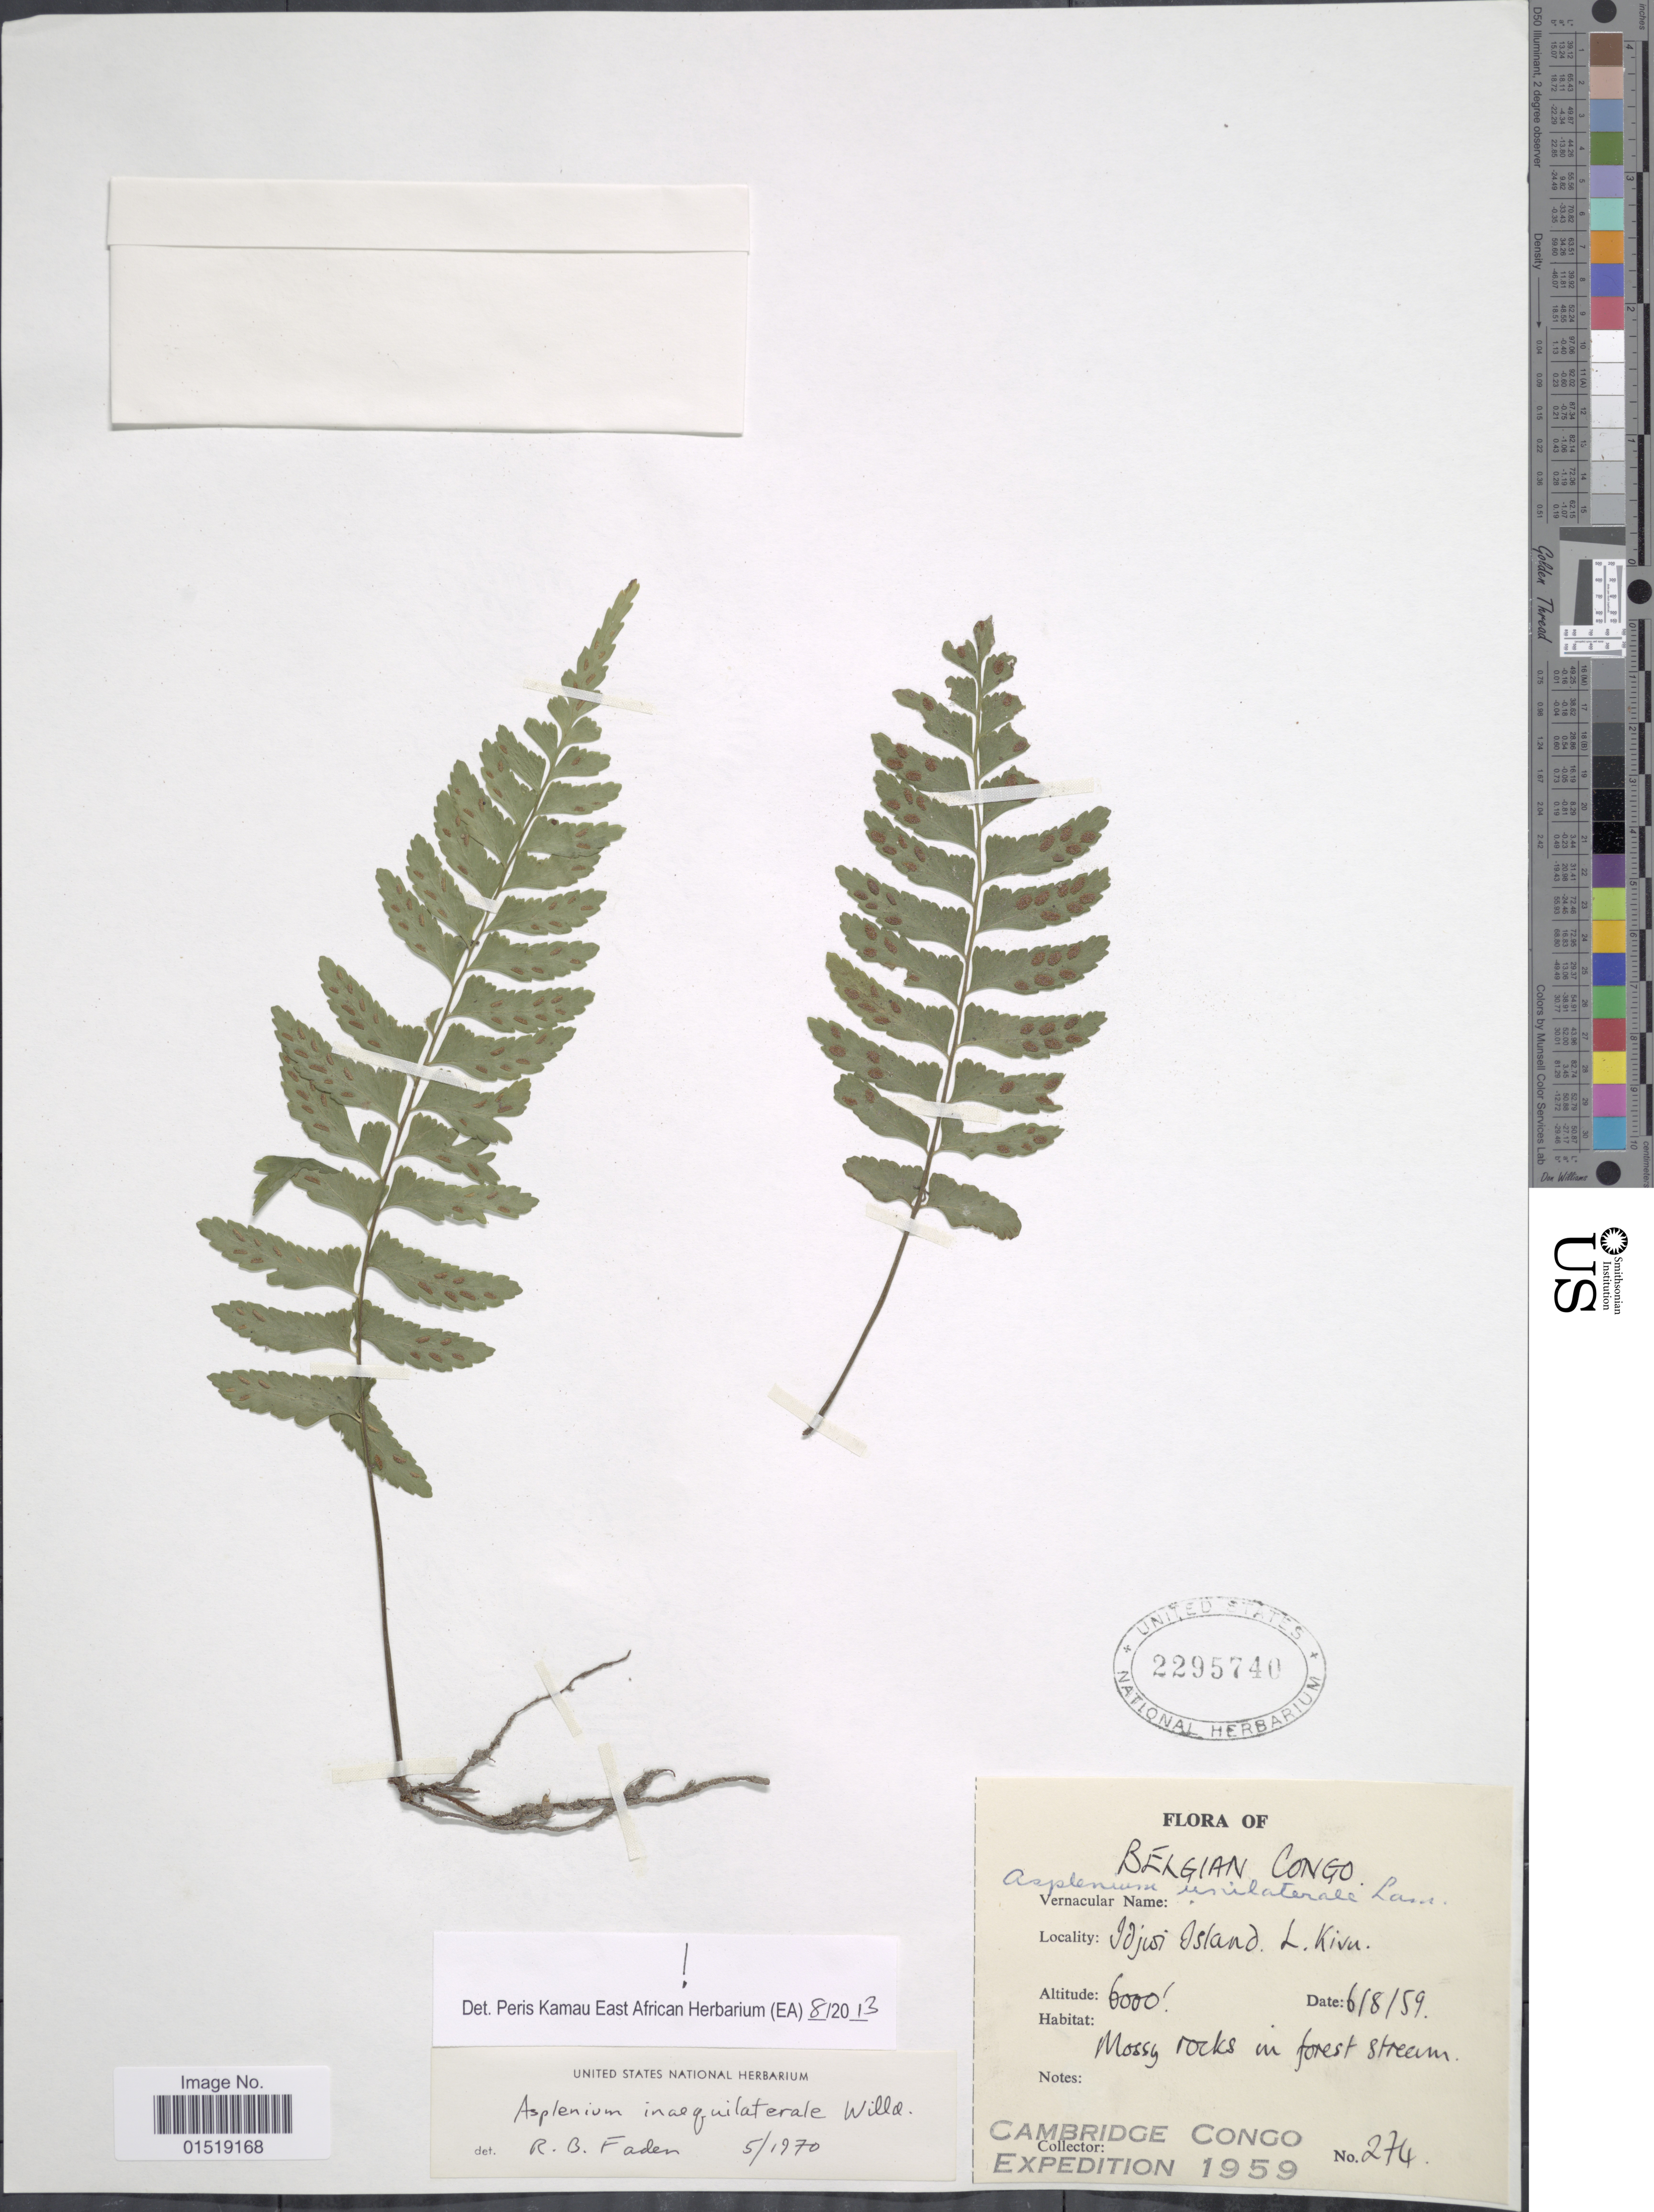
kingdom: Plantae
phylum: Tracheophyta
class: Polypodiopsida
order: Polypodiales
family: Aspleniaceae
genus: Asplenium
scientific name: Asplenium inaequilaterale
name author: Willd.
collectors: Cambridge Congo Expedition 1959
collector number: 274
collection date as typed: Transcribed d/m/y: 6/8/59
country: Congo, Democratic Republic of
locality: Belgian Congo. Idjwi Island, L. Kivu.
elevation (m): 1829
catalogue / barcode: US 2295740